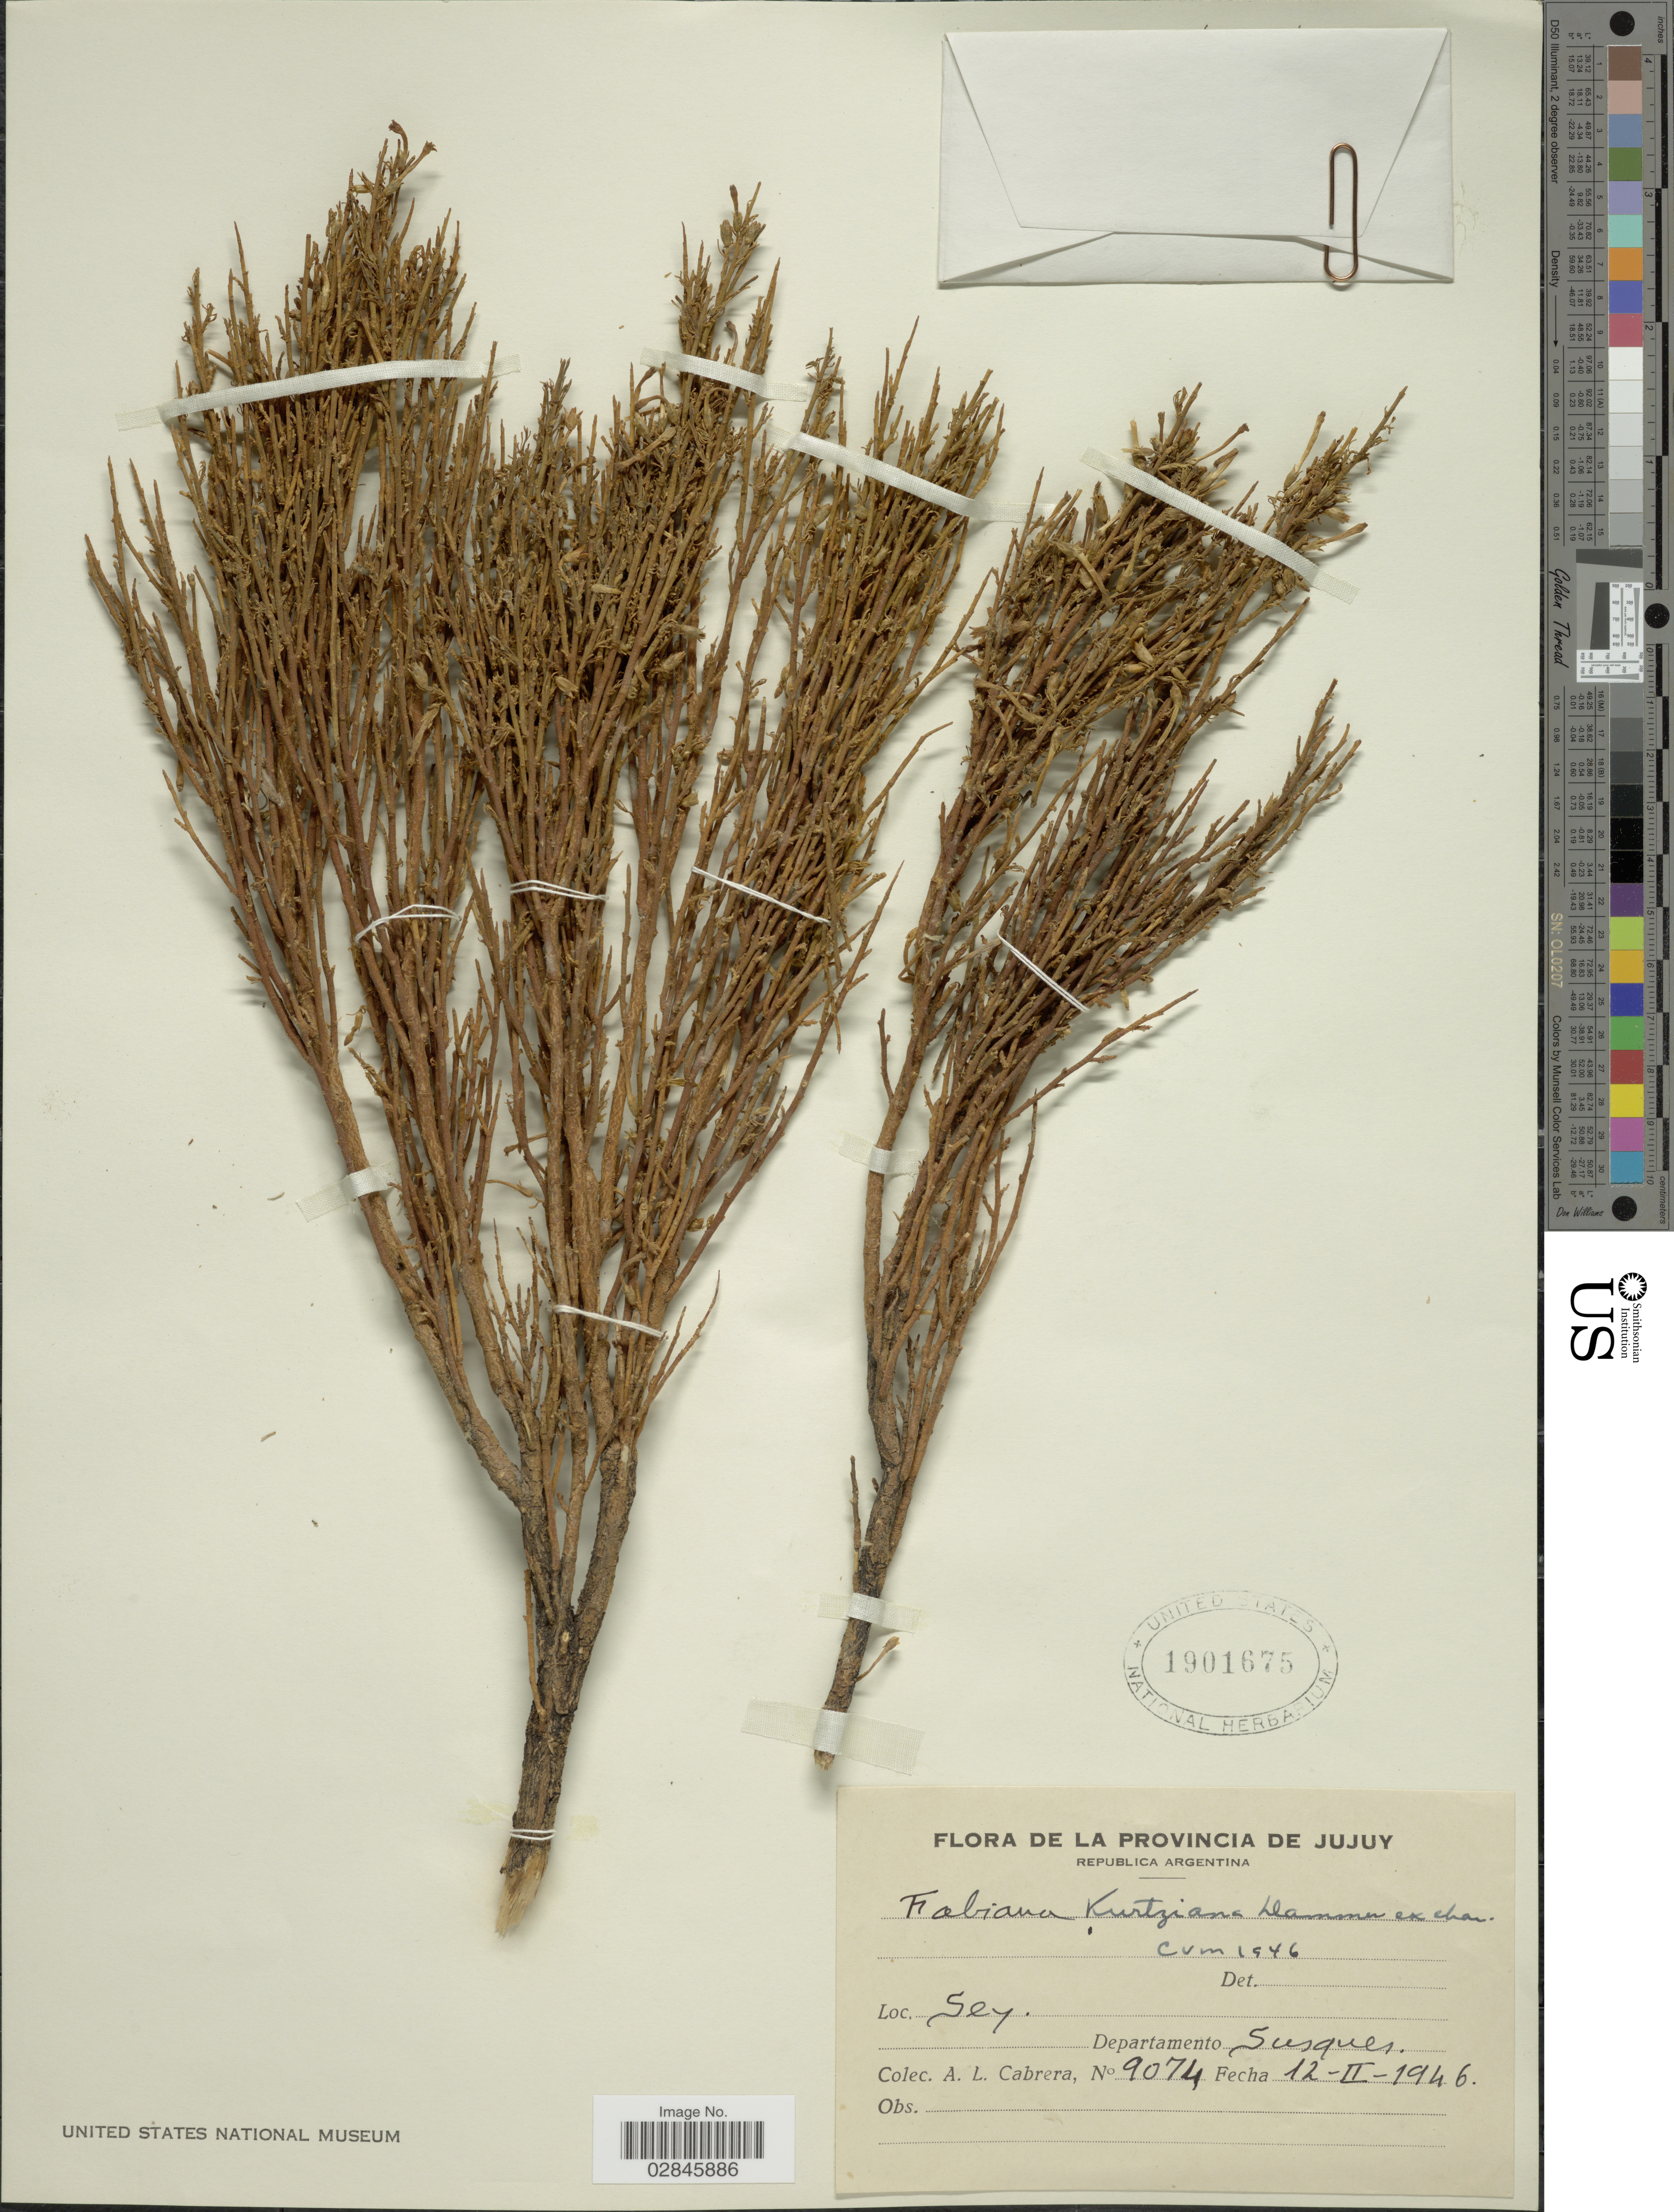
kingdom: Plantae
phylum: Tracheophyta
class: Magnoliopsida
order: Solanales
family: Solanaceae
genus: Fabiana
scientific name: Fabiana patagonica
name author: Speg.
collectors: A. L. Cabrera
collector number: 9074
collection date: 1946-02-12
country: Argentina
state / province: Jujuy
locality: Sey. Departamento Susques.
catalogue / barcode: US 1901675